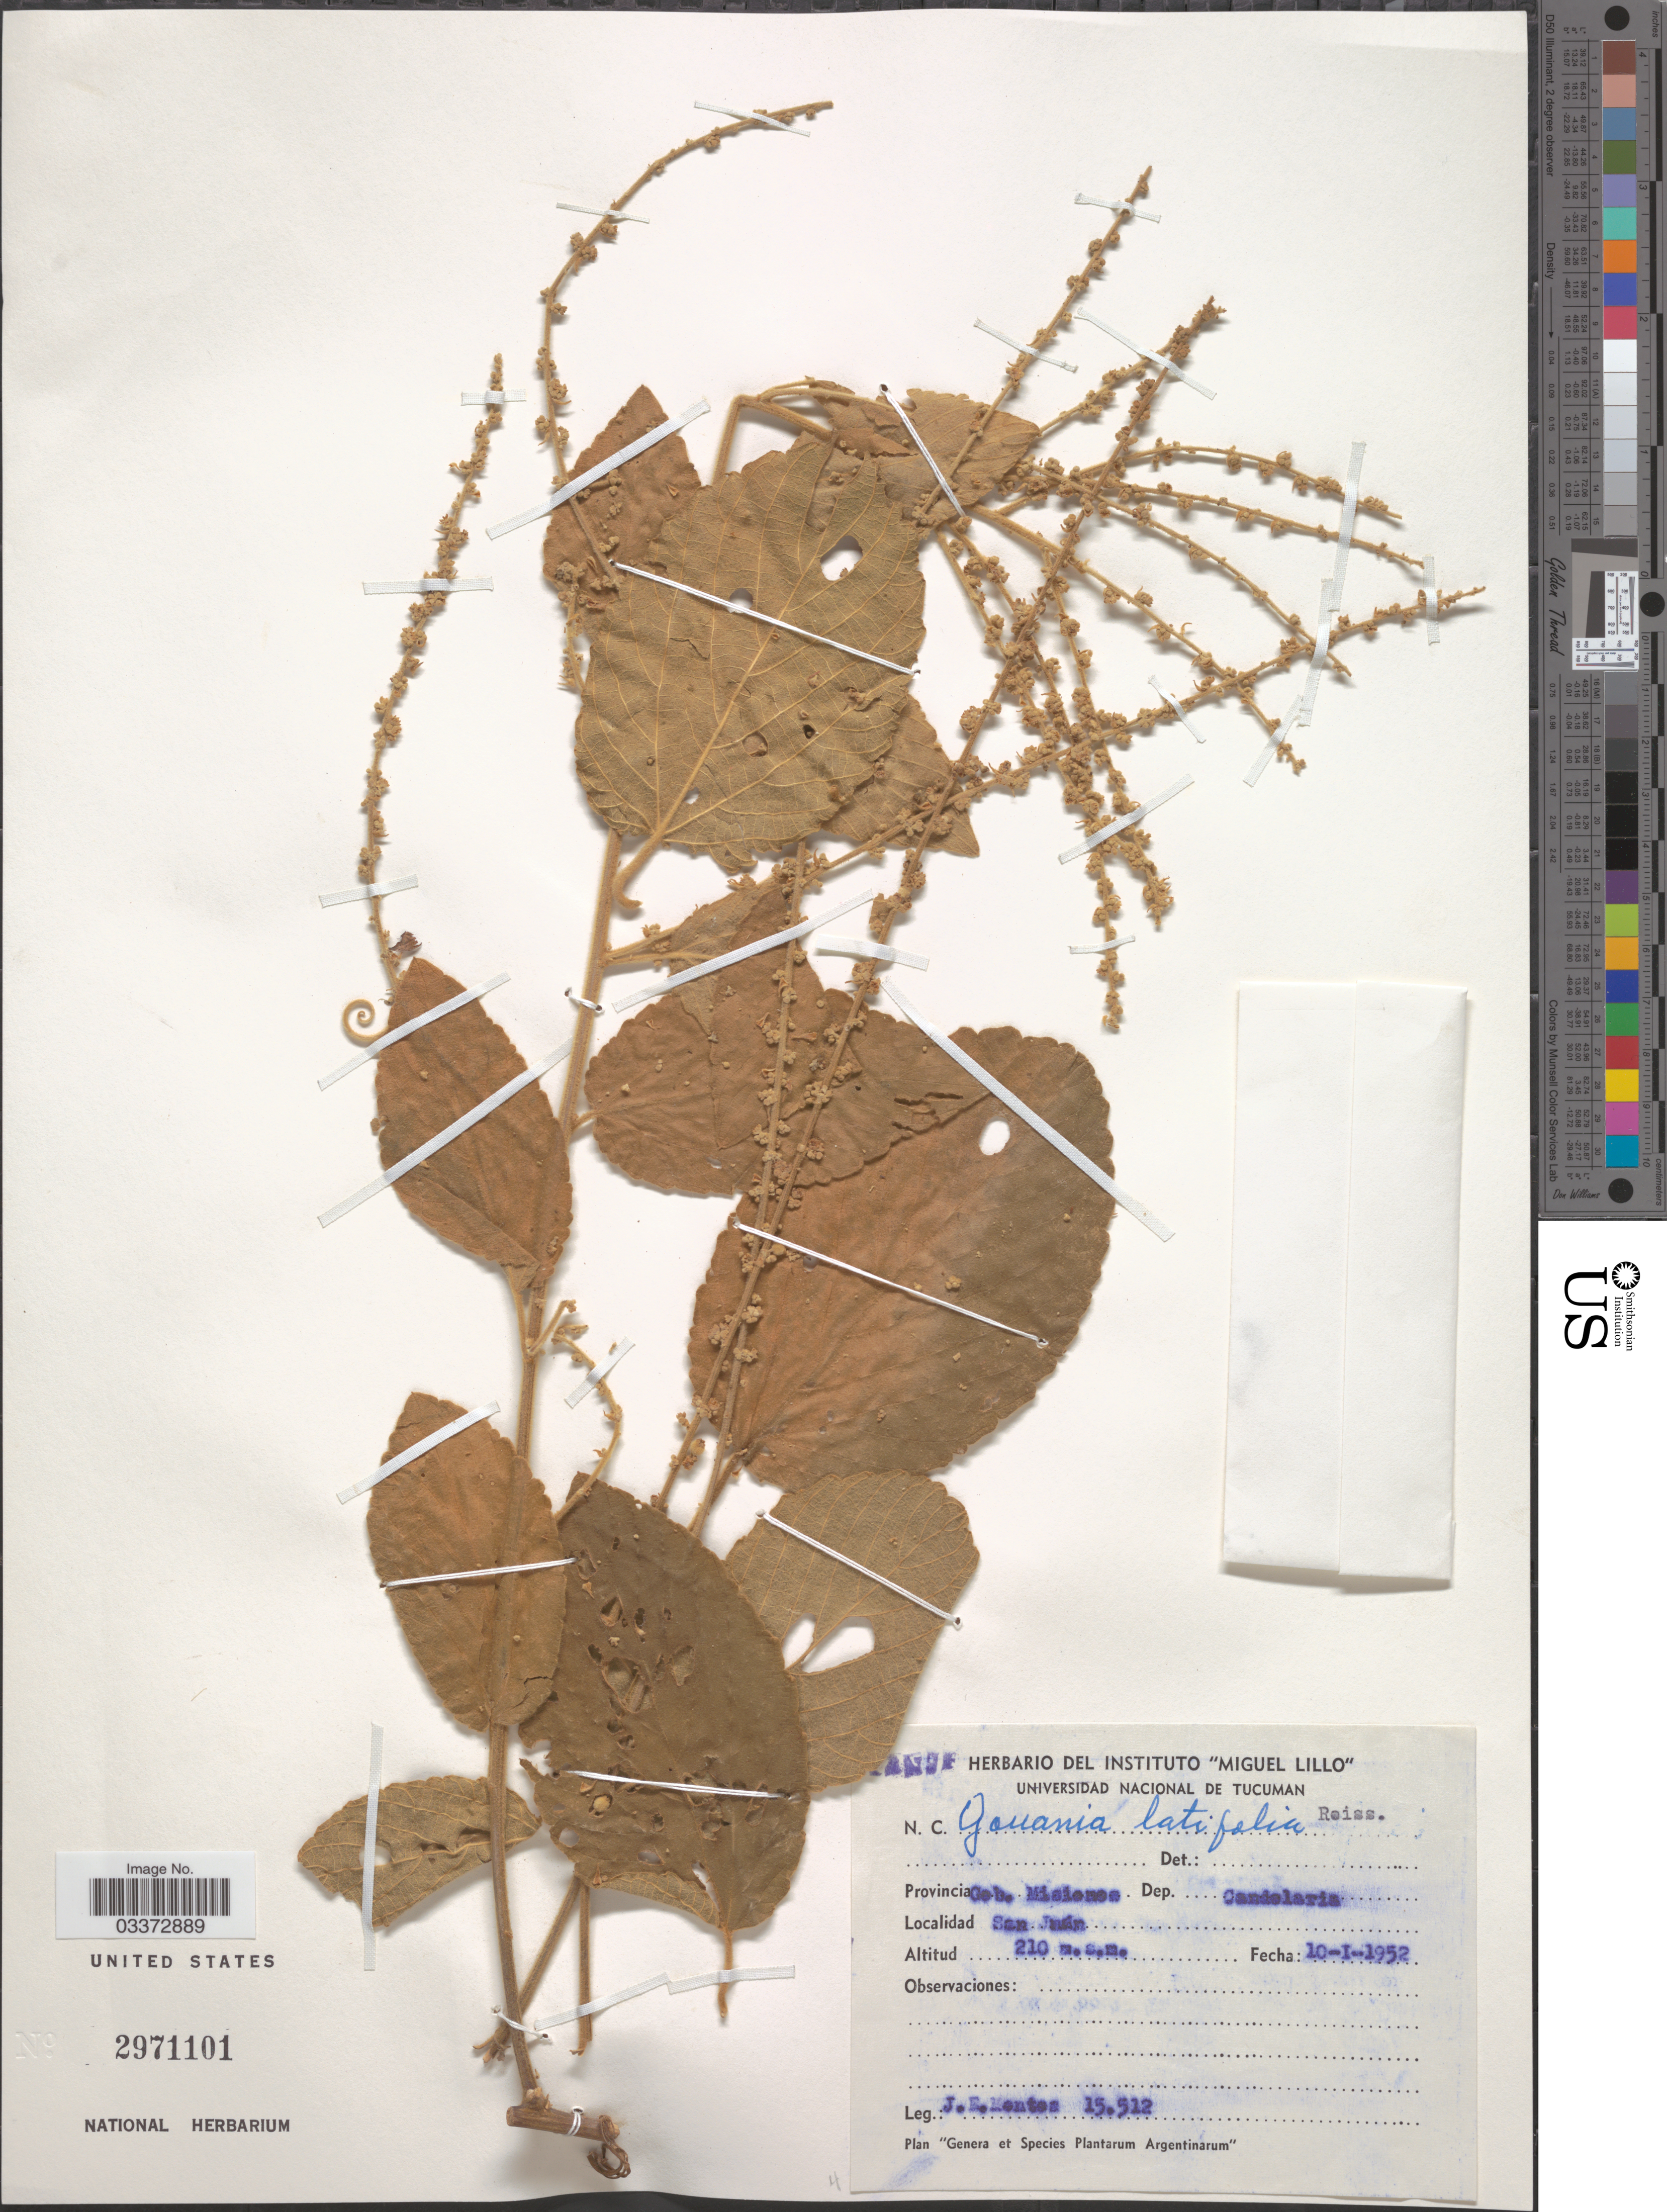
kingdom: Plantae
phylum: Tracheophyta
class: Magnoliopsida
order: Rosales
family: Rhamnaceae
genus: Gouania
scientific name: Gouania latifolia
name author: Reissek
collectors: J. E. Montes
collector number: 15512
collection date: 1952-01-10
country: Argentina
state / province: Misiones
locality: Gob. Misiones. Dep. Candelaria. San Juán.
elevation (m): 210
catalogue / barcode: US 2971101